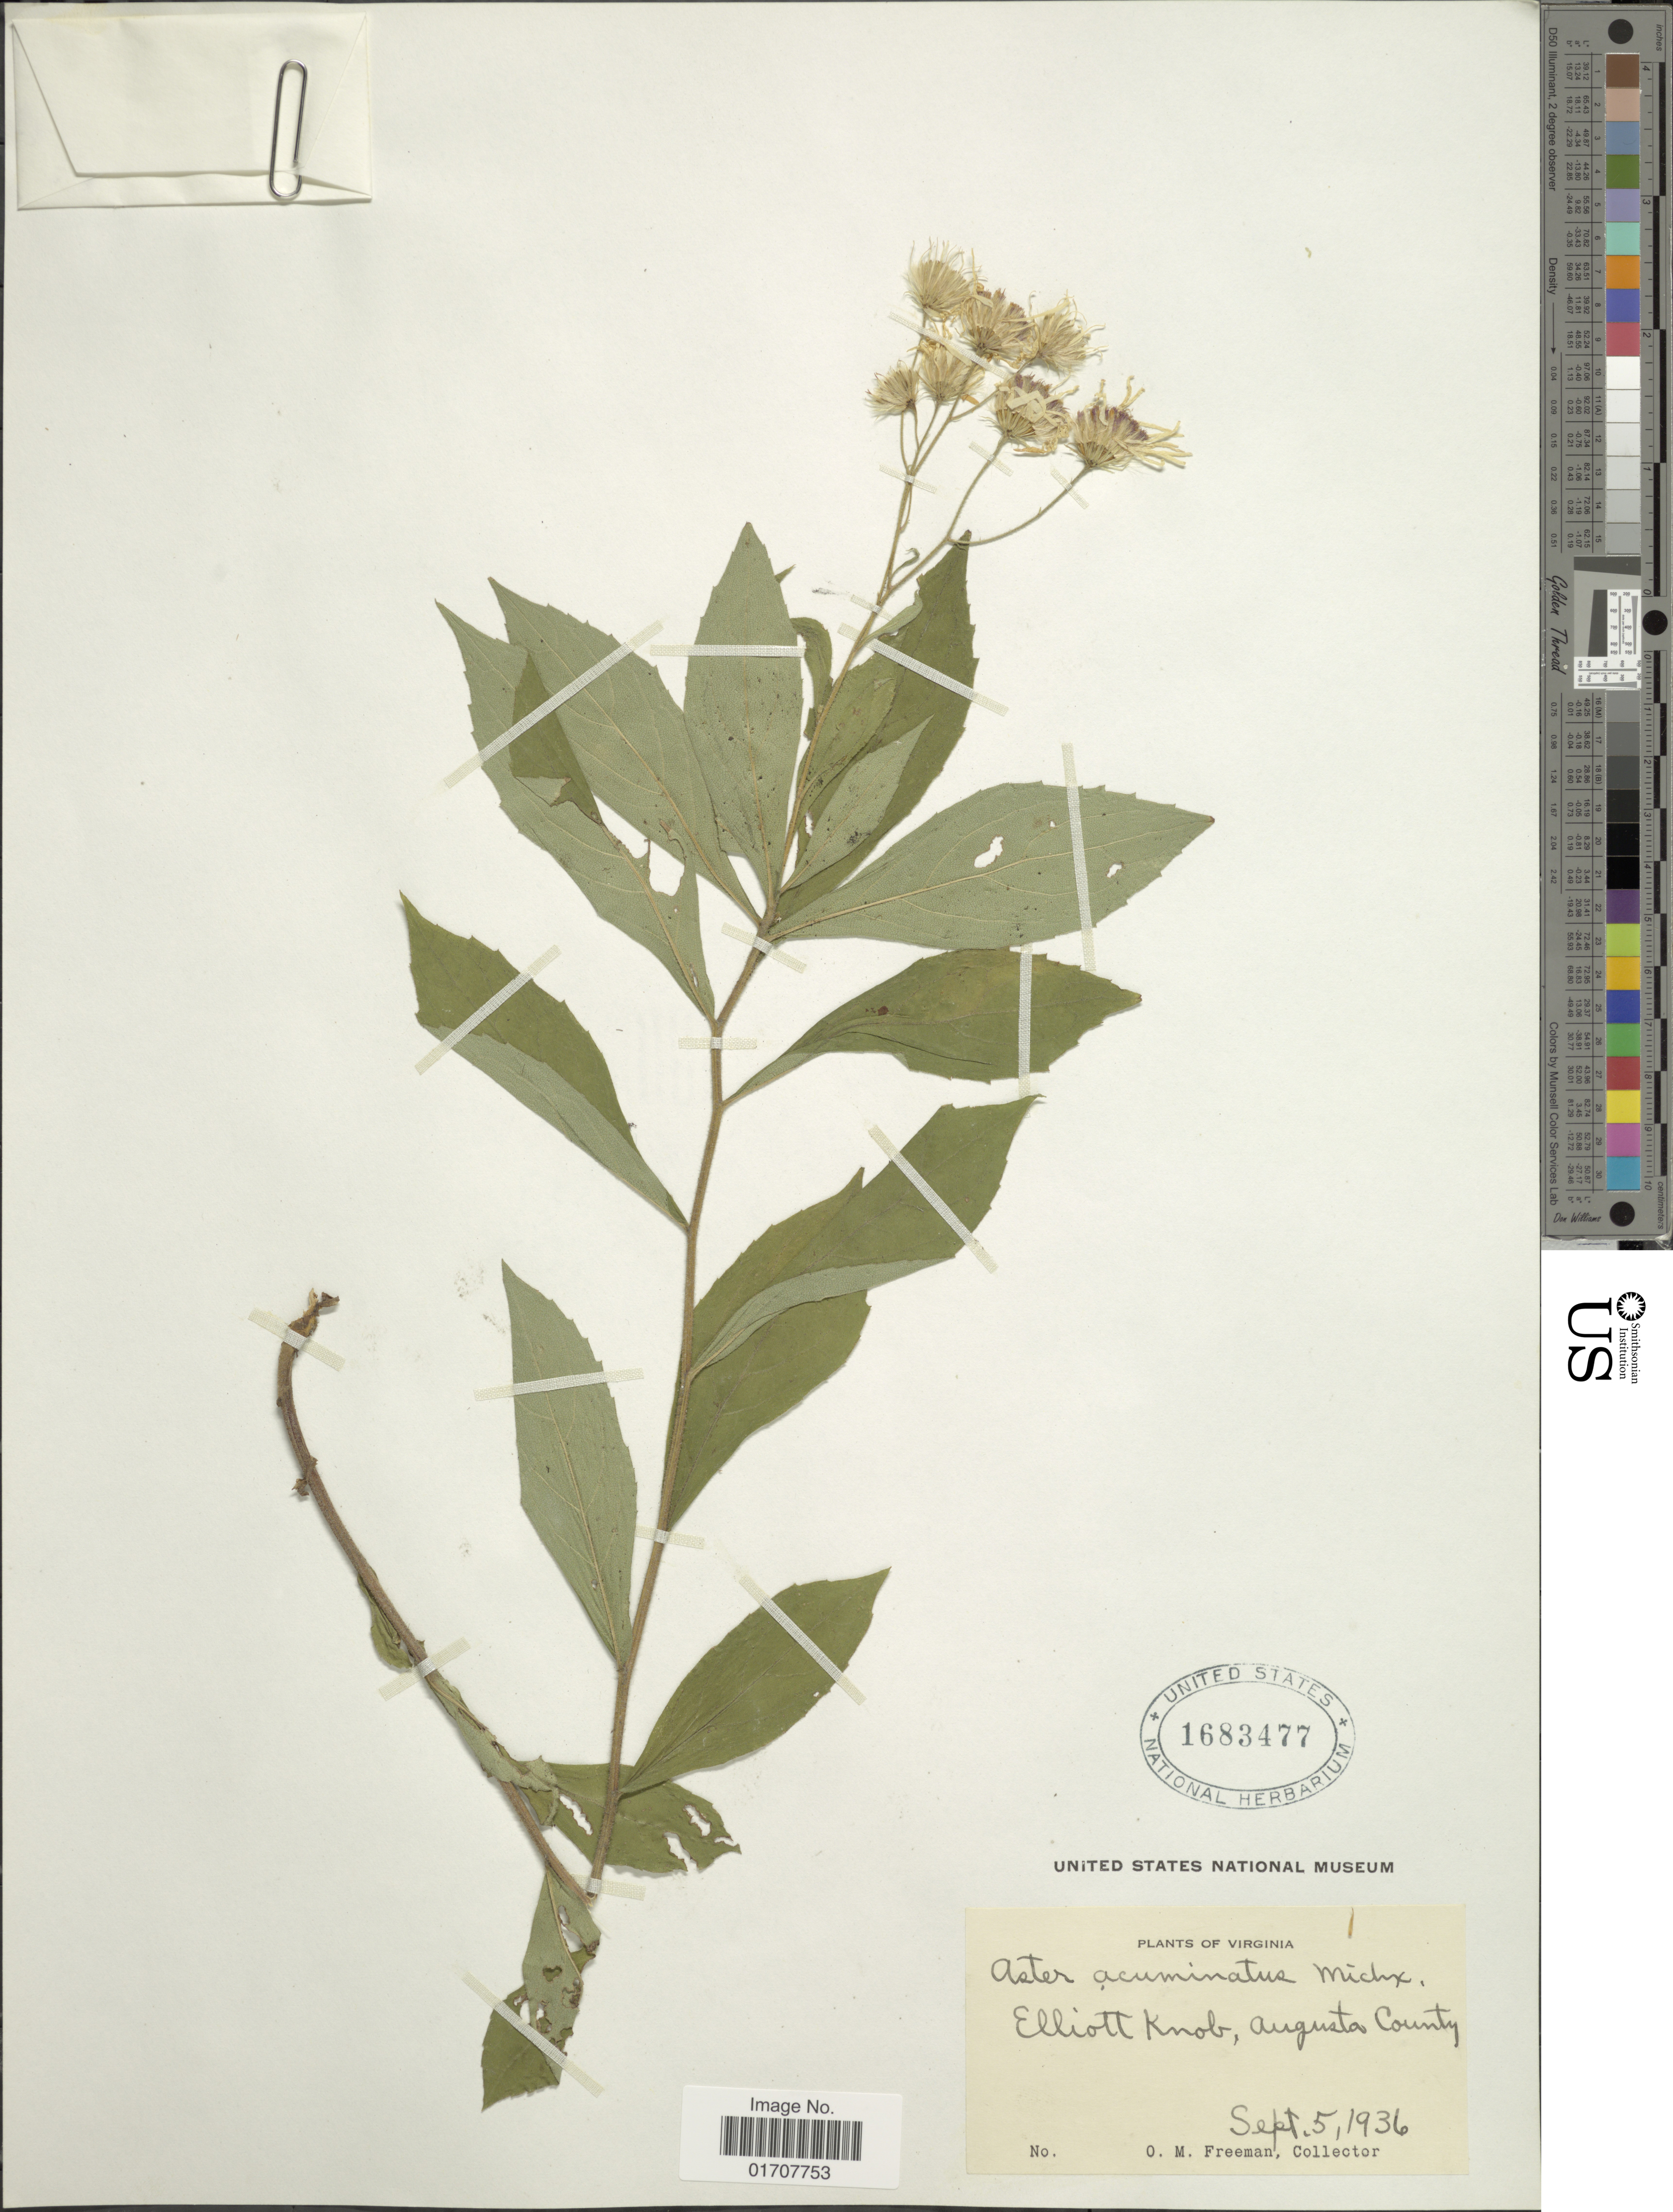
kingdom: Plantae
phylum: Tracheophyta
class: Magnoliopsida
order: Asterales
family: Asteraceae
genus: Oclemena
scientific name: Oclemena acuminata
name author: (Michx.) Greene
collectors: O. Freeman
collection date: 1936-09-05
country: United States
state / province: Virginia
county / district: Augusta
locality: Elliott Knob, Augusta County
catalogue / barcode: US 1683477